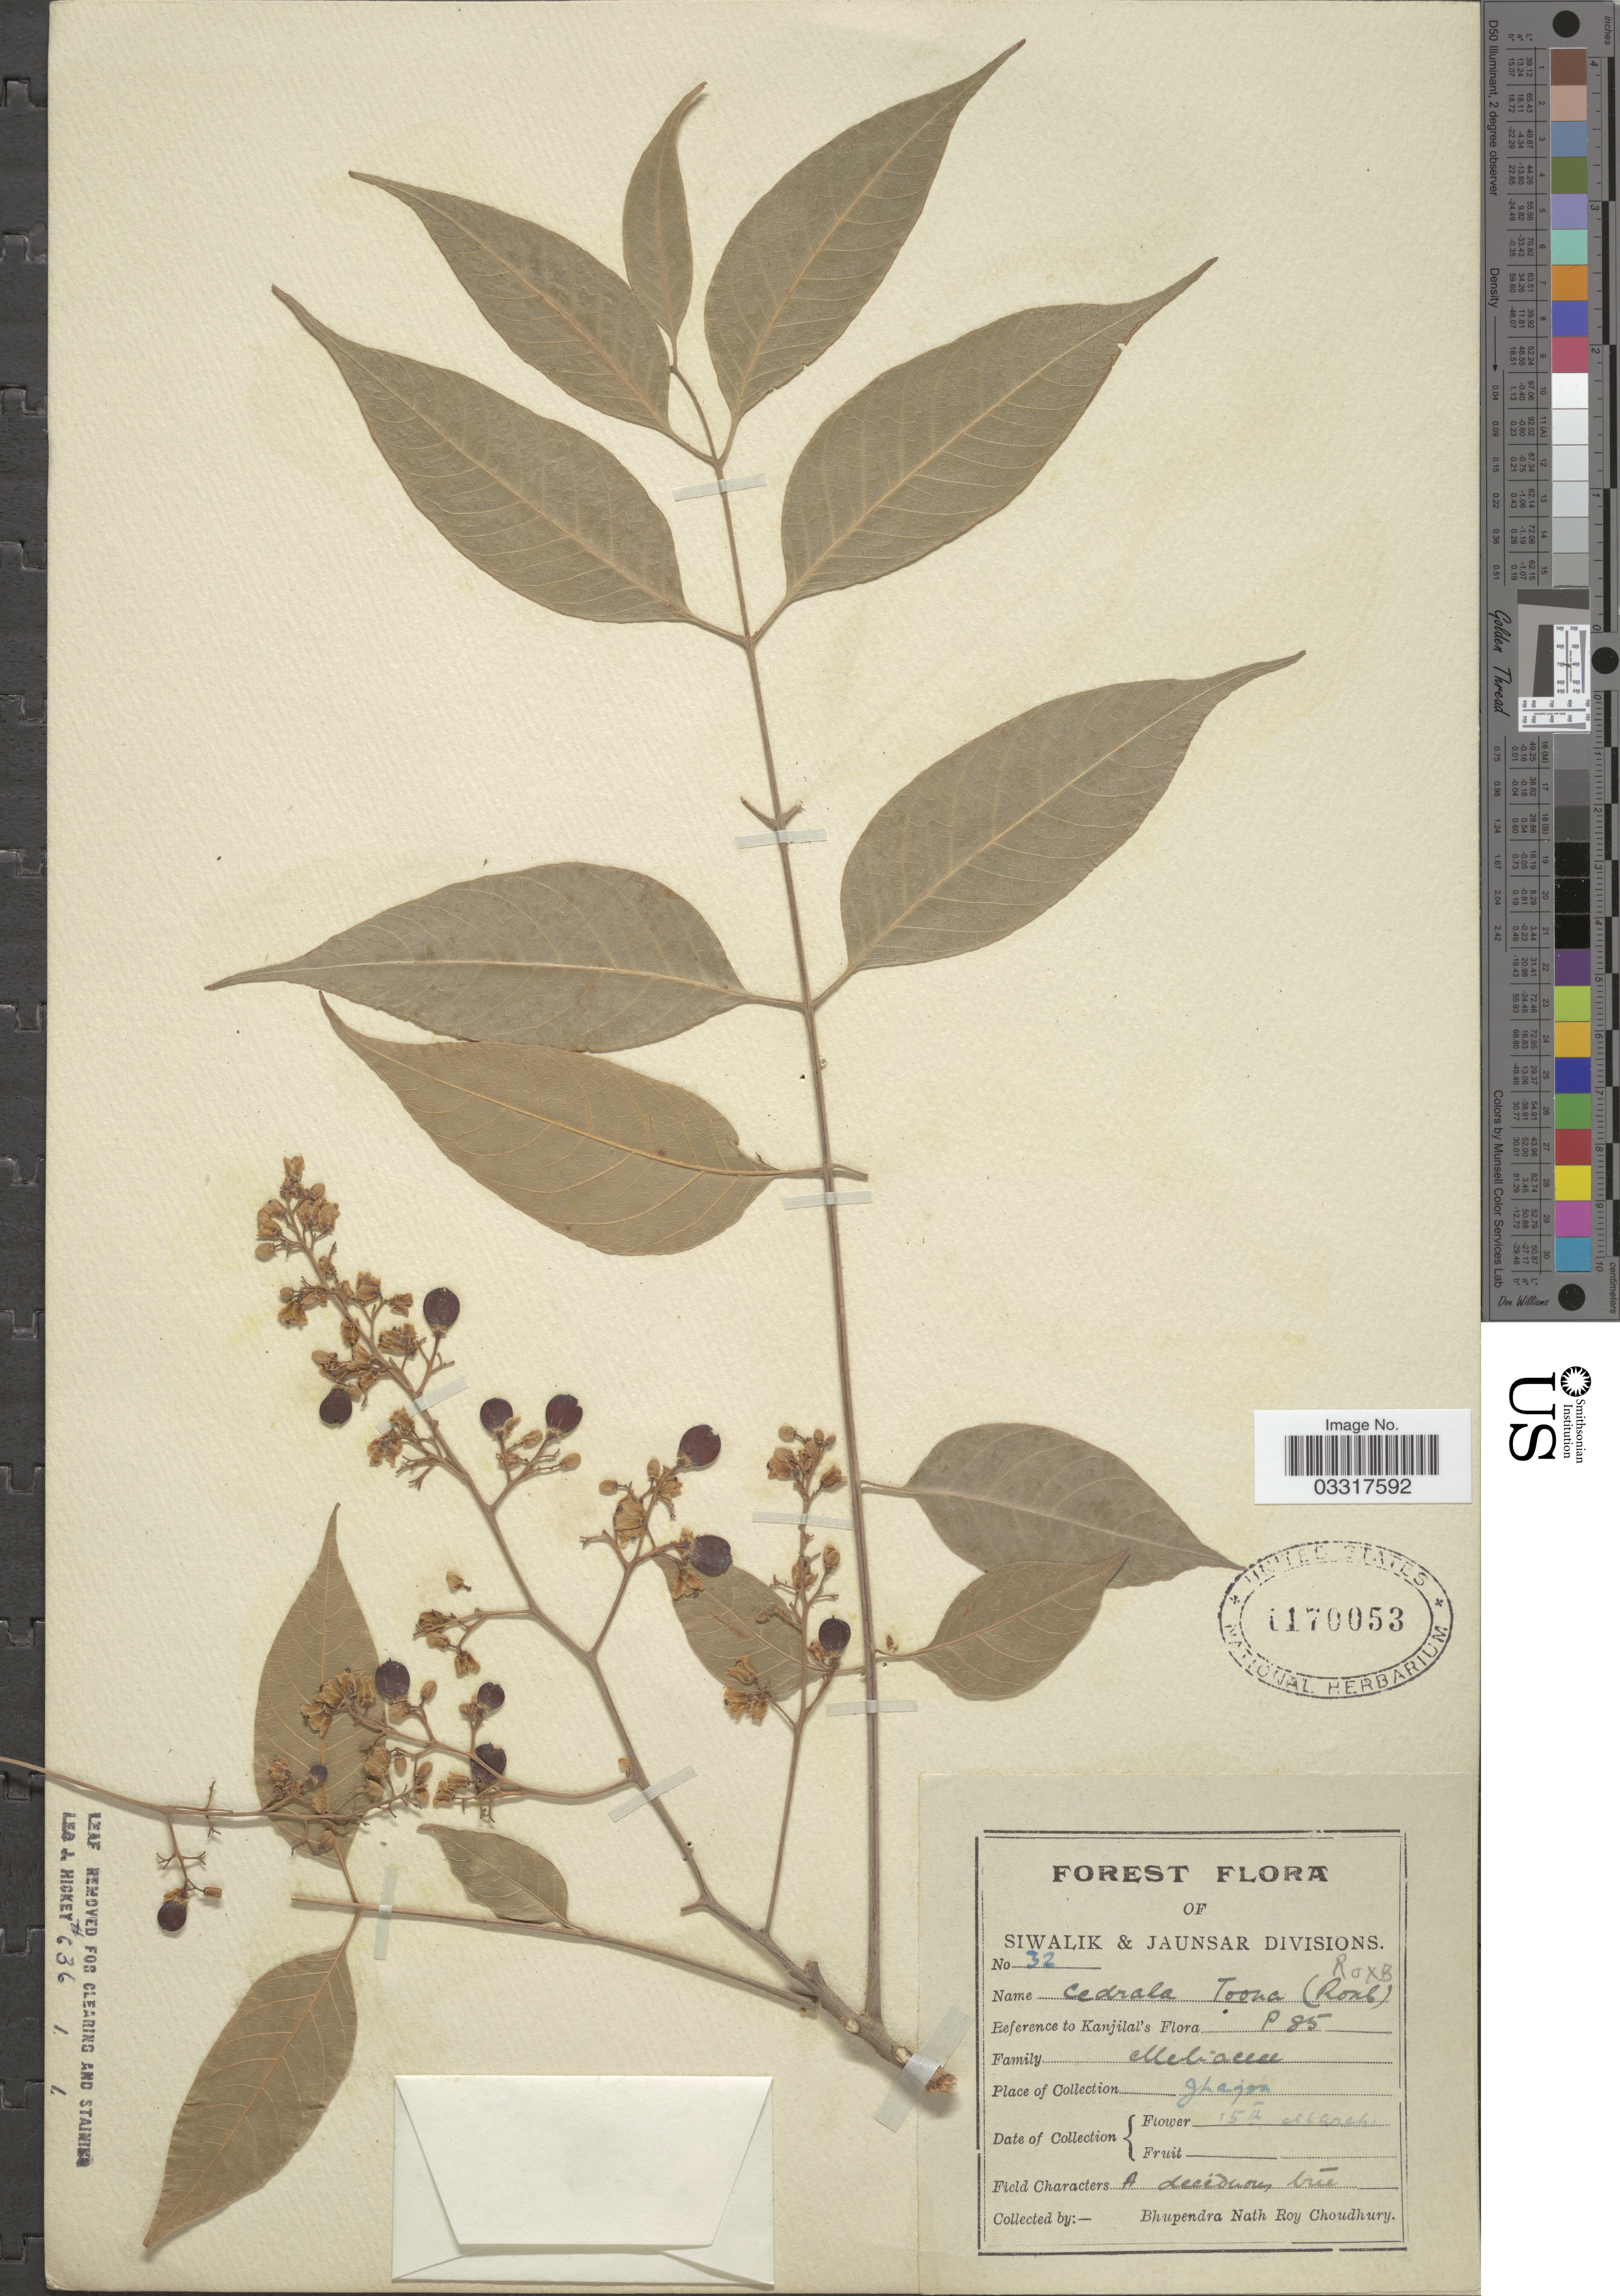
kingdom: Plantae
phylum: Tracheophyta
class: Magnoliopsida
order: Sapindales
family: Meliaceae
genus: Toona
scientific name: Toona ciliata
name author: M. Roem.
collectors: B. Choudhury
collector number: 32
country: India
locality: Siwalik & Jaunsar Divisions, Jhajon.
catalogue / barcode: US 1170053